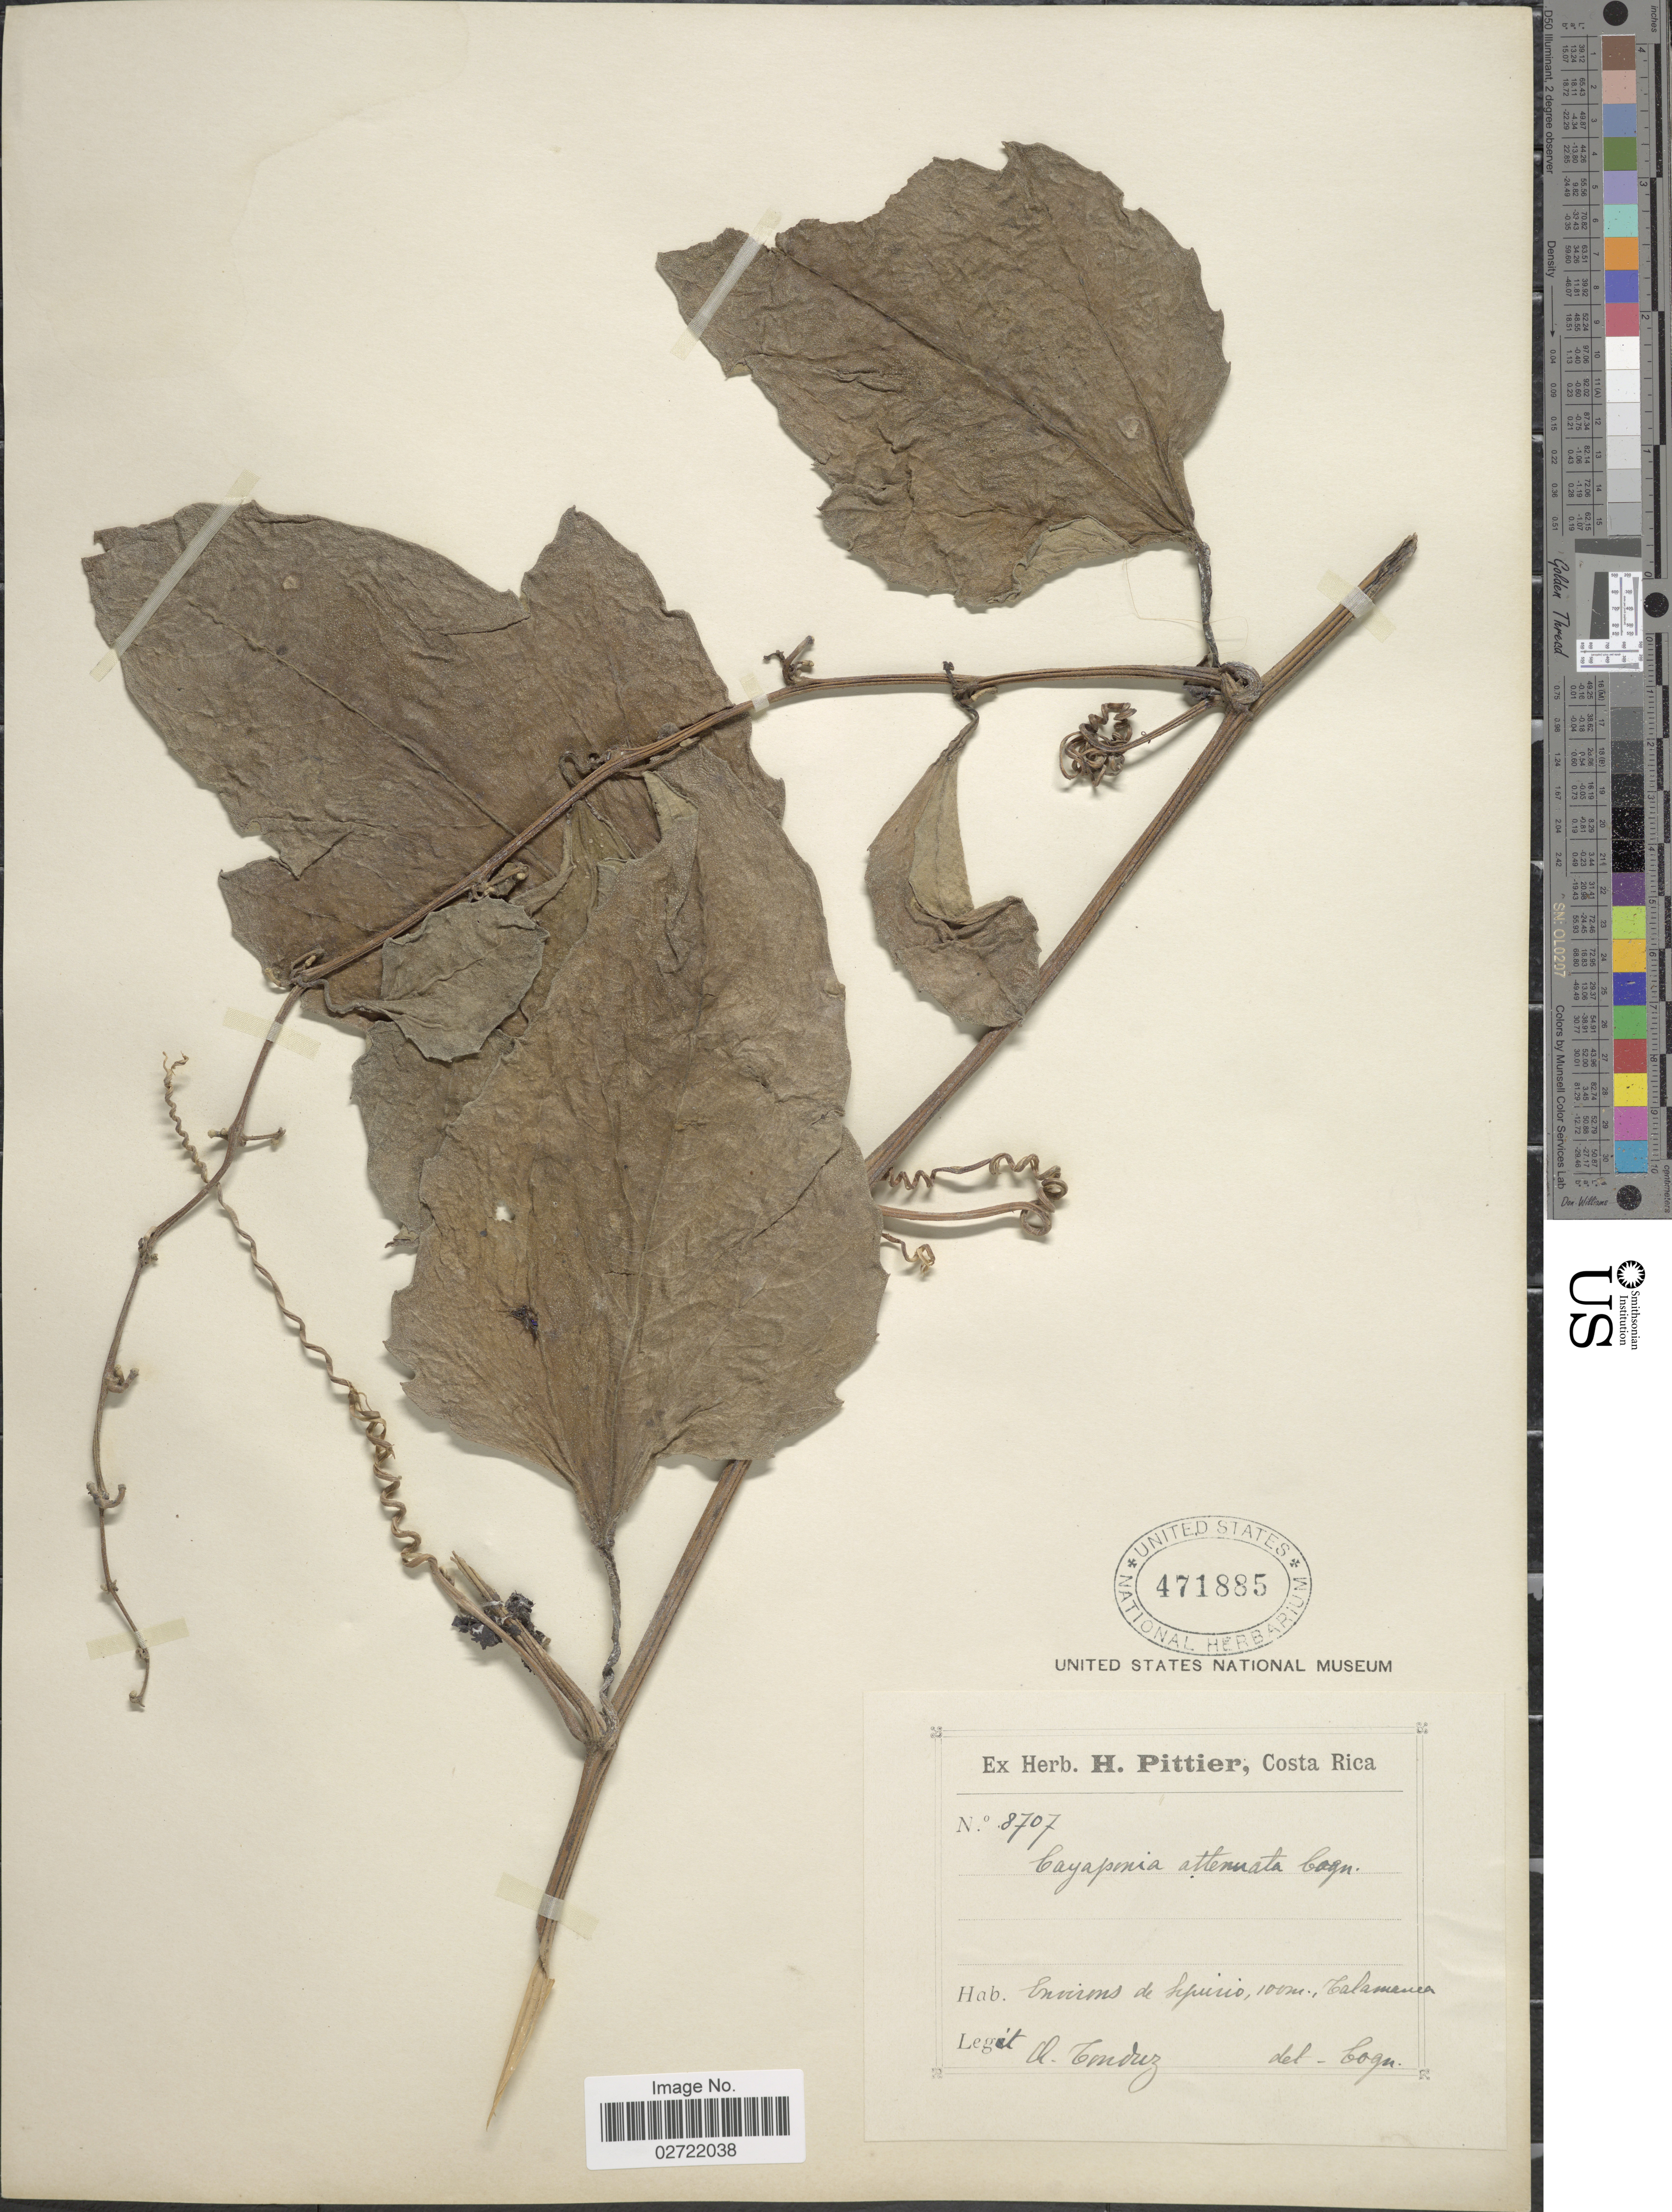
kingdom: Plantae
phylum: Tracheophyta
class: Magnoliopsida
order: Cucurbitales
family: Cucurbitaceae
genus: Cayaponia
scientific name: Cayaponia attenuata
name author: (Hook. & Arn.) Cogn.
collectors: A. Tonduz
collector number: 8707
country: Costa Rica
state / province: Limón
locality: Environs de Sipurio, Talamanca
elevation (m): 100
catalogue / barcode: US 471885